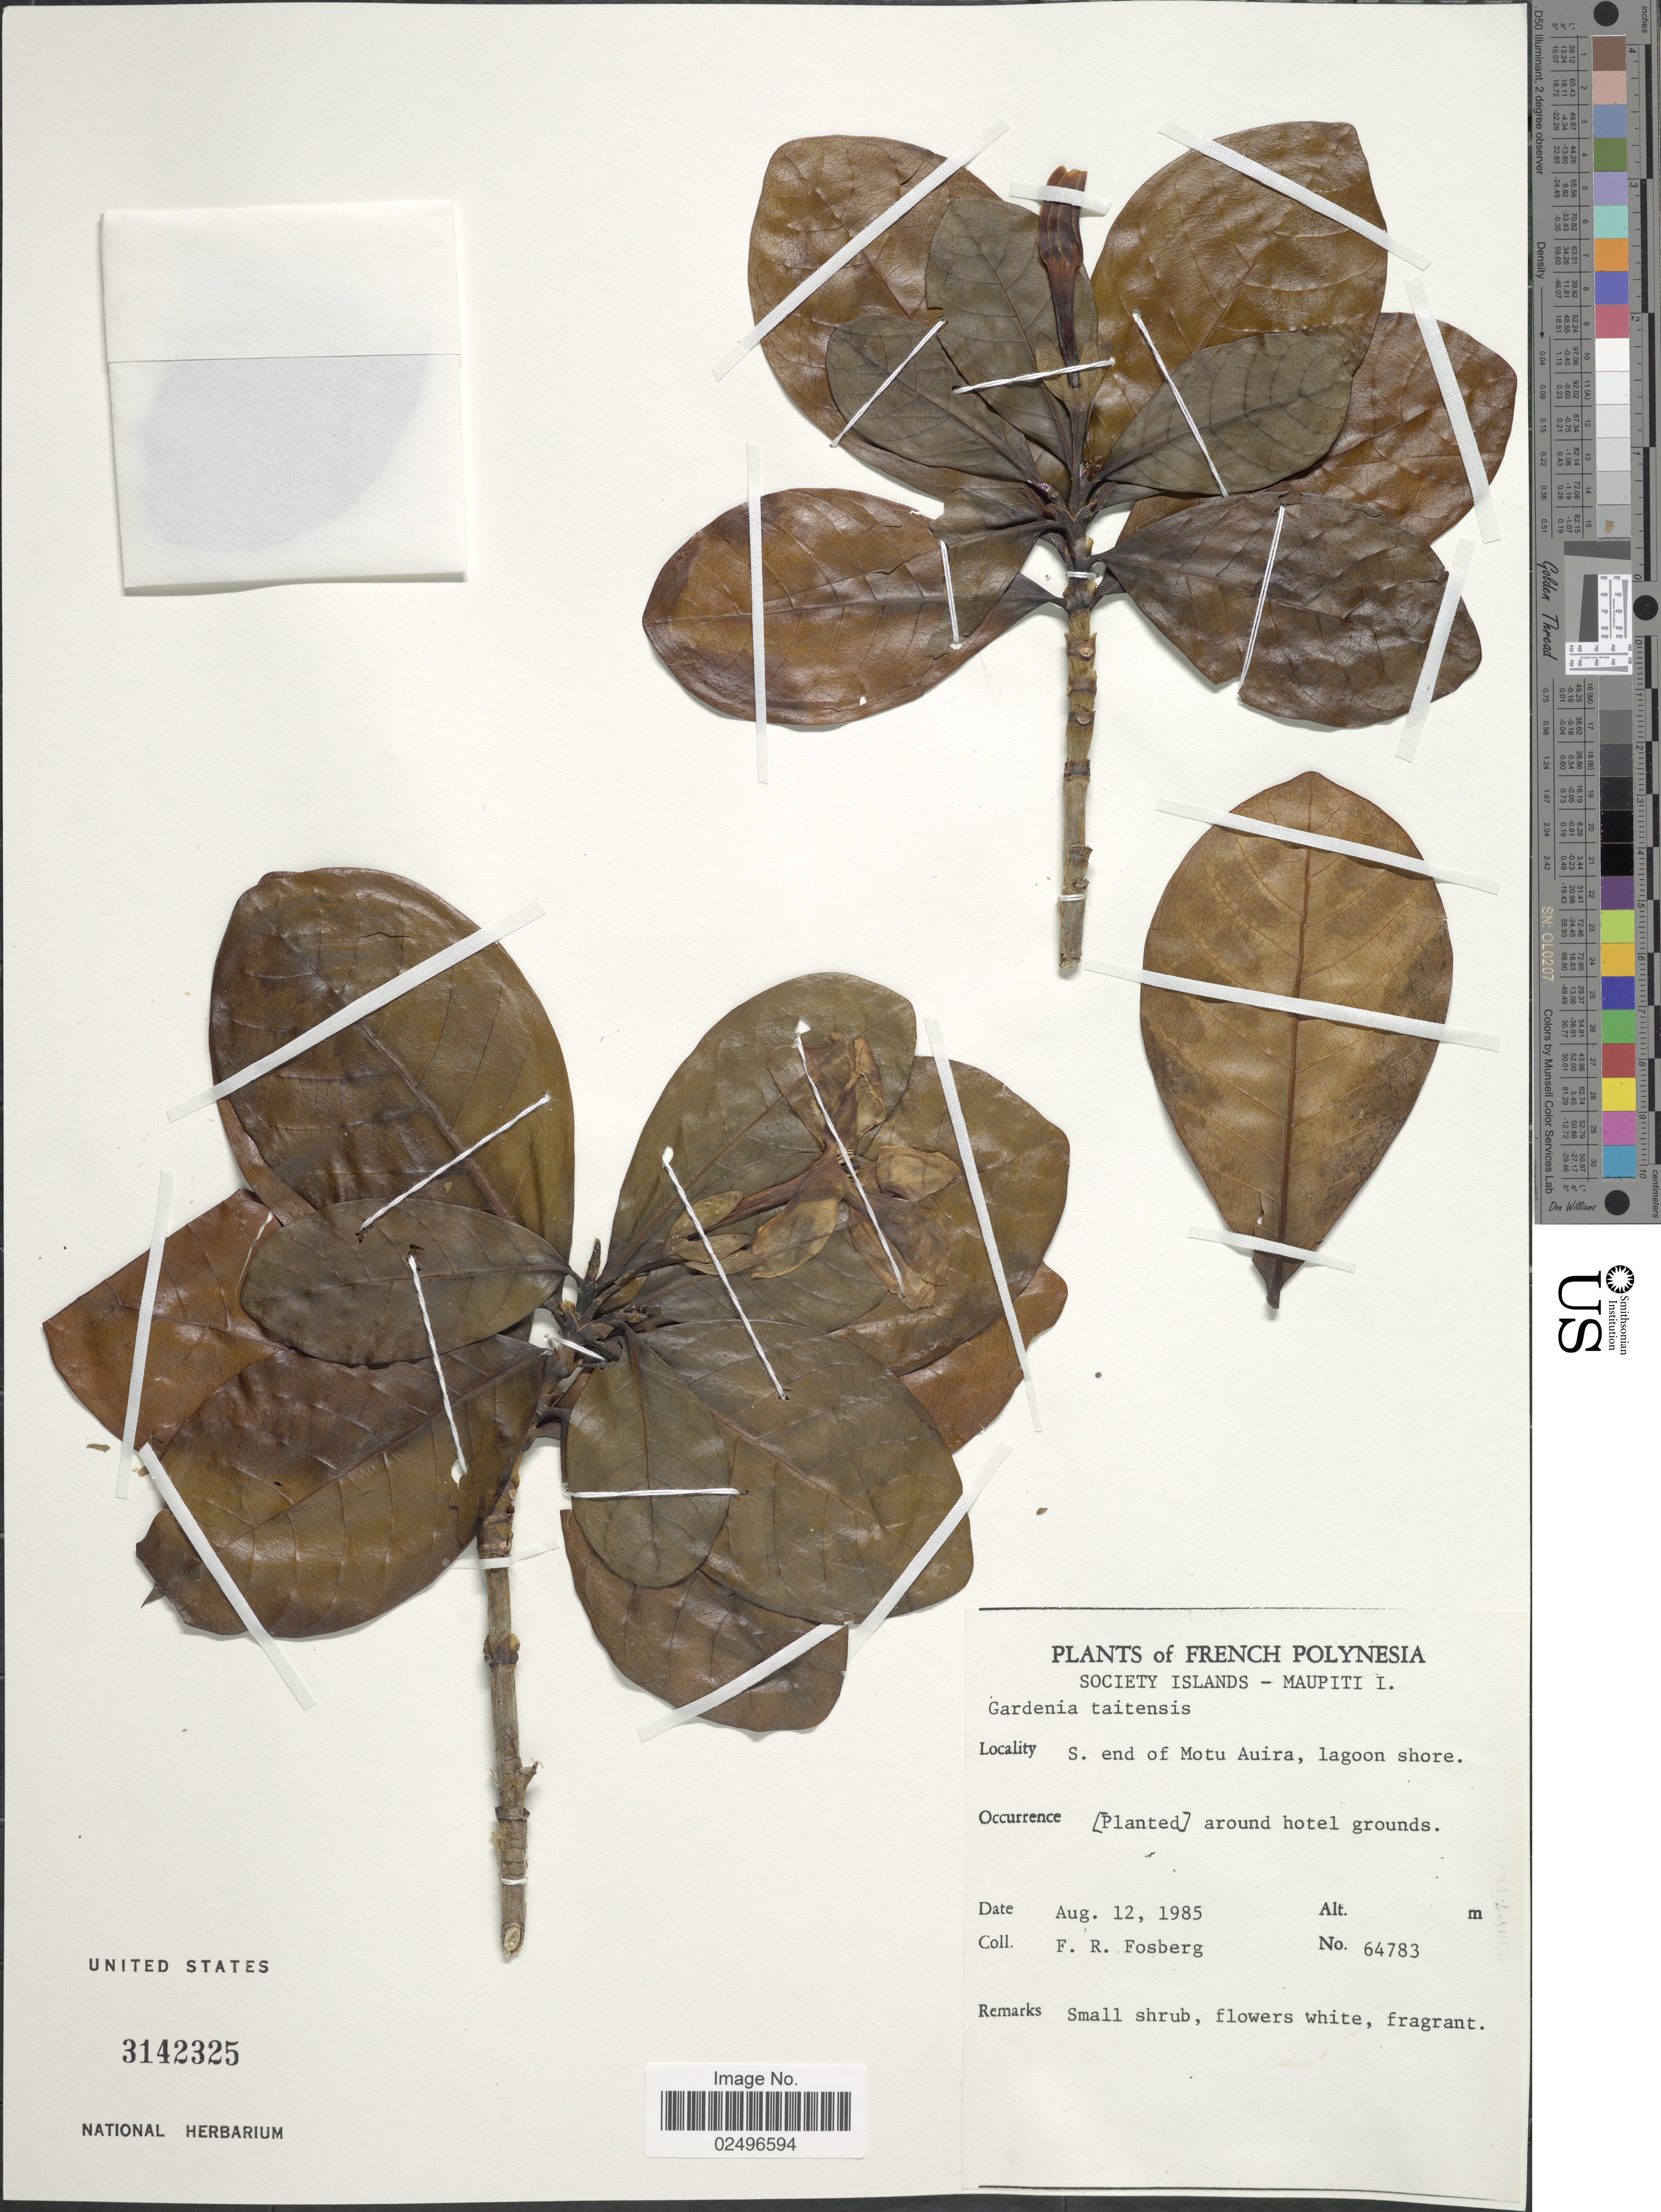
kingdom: Plantae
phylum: Tracheophyta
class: Magnoliopsida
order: Gentianales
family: Rubiaceae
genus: Gardenia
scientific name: Gardenia taitensis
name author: DC.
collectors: F. R. Fosberg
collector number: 64783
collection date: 1985-08-12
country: French Polynesia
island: Maupiti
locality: Society Islands - Maupiti I. S. end of Motu Auira, lagoon shore. [Planted] around hotel grounds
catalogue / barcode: US 3142325